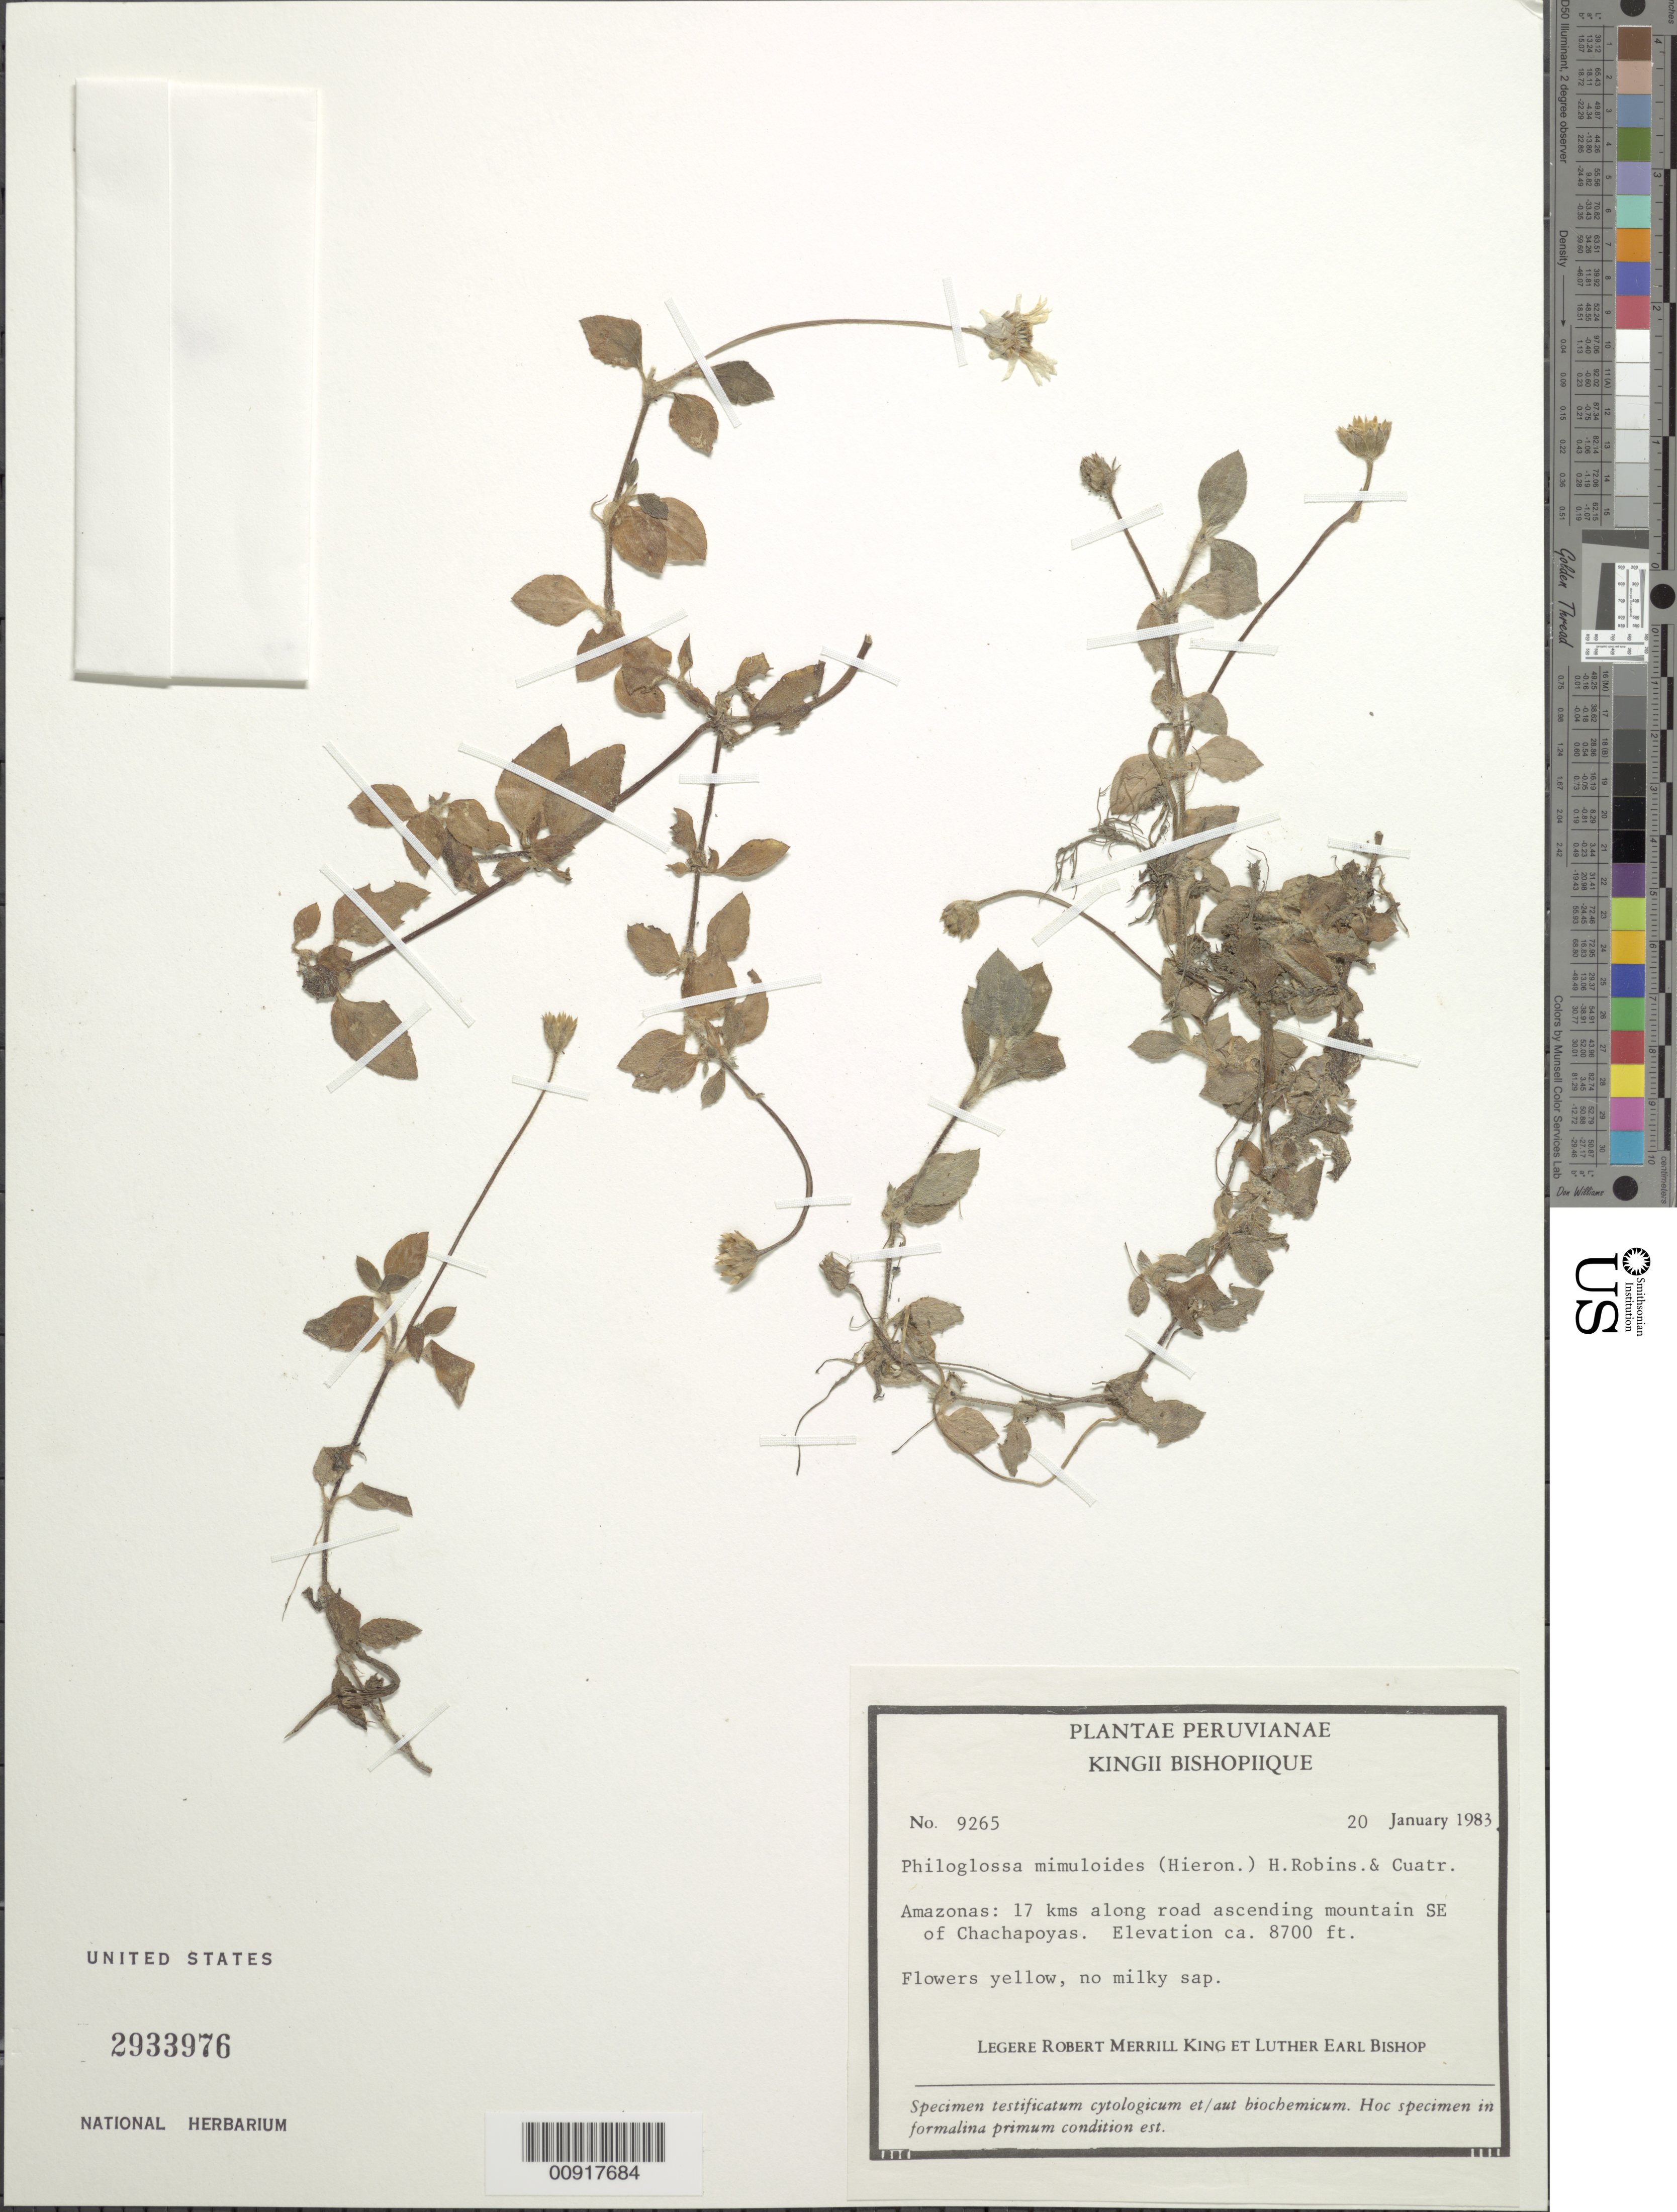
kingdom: Plantae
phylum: Tracheophyta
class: Magnoliopsida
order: Asterales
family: Asteraceae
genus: Philoglossa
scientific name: Philoglossa mimuloides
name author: (Hieron.) H. Rob. & Brettell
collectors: R. M. King & L. E. Bishop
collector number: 9265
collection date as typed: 20 January 1983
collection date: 1983-01-20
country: Peru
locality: Amazonas: 17 km along road ascending mountain SE of Chachapoyas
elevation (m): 2652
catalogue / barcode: US 2933976